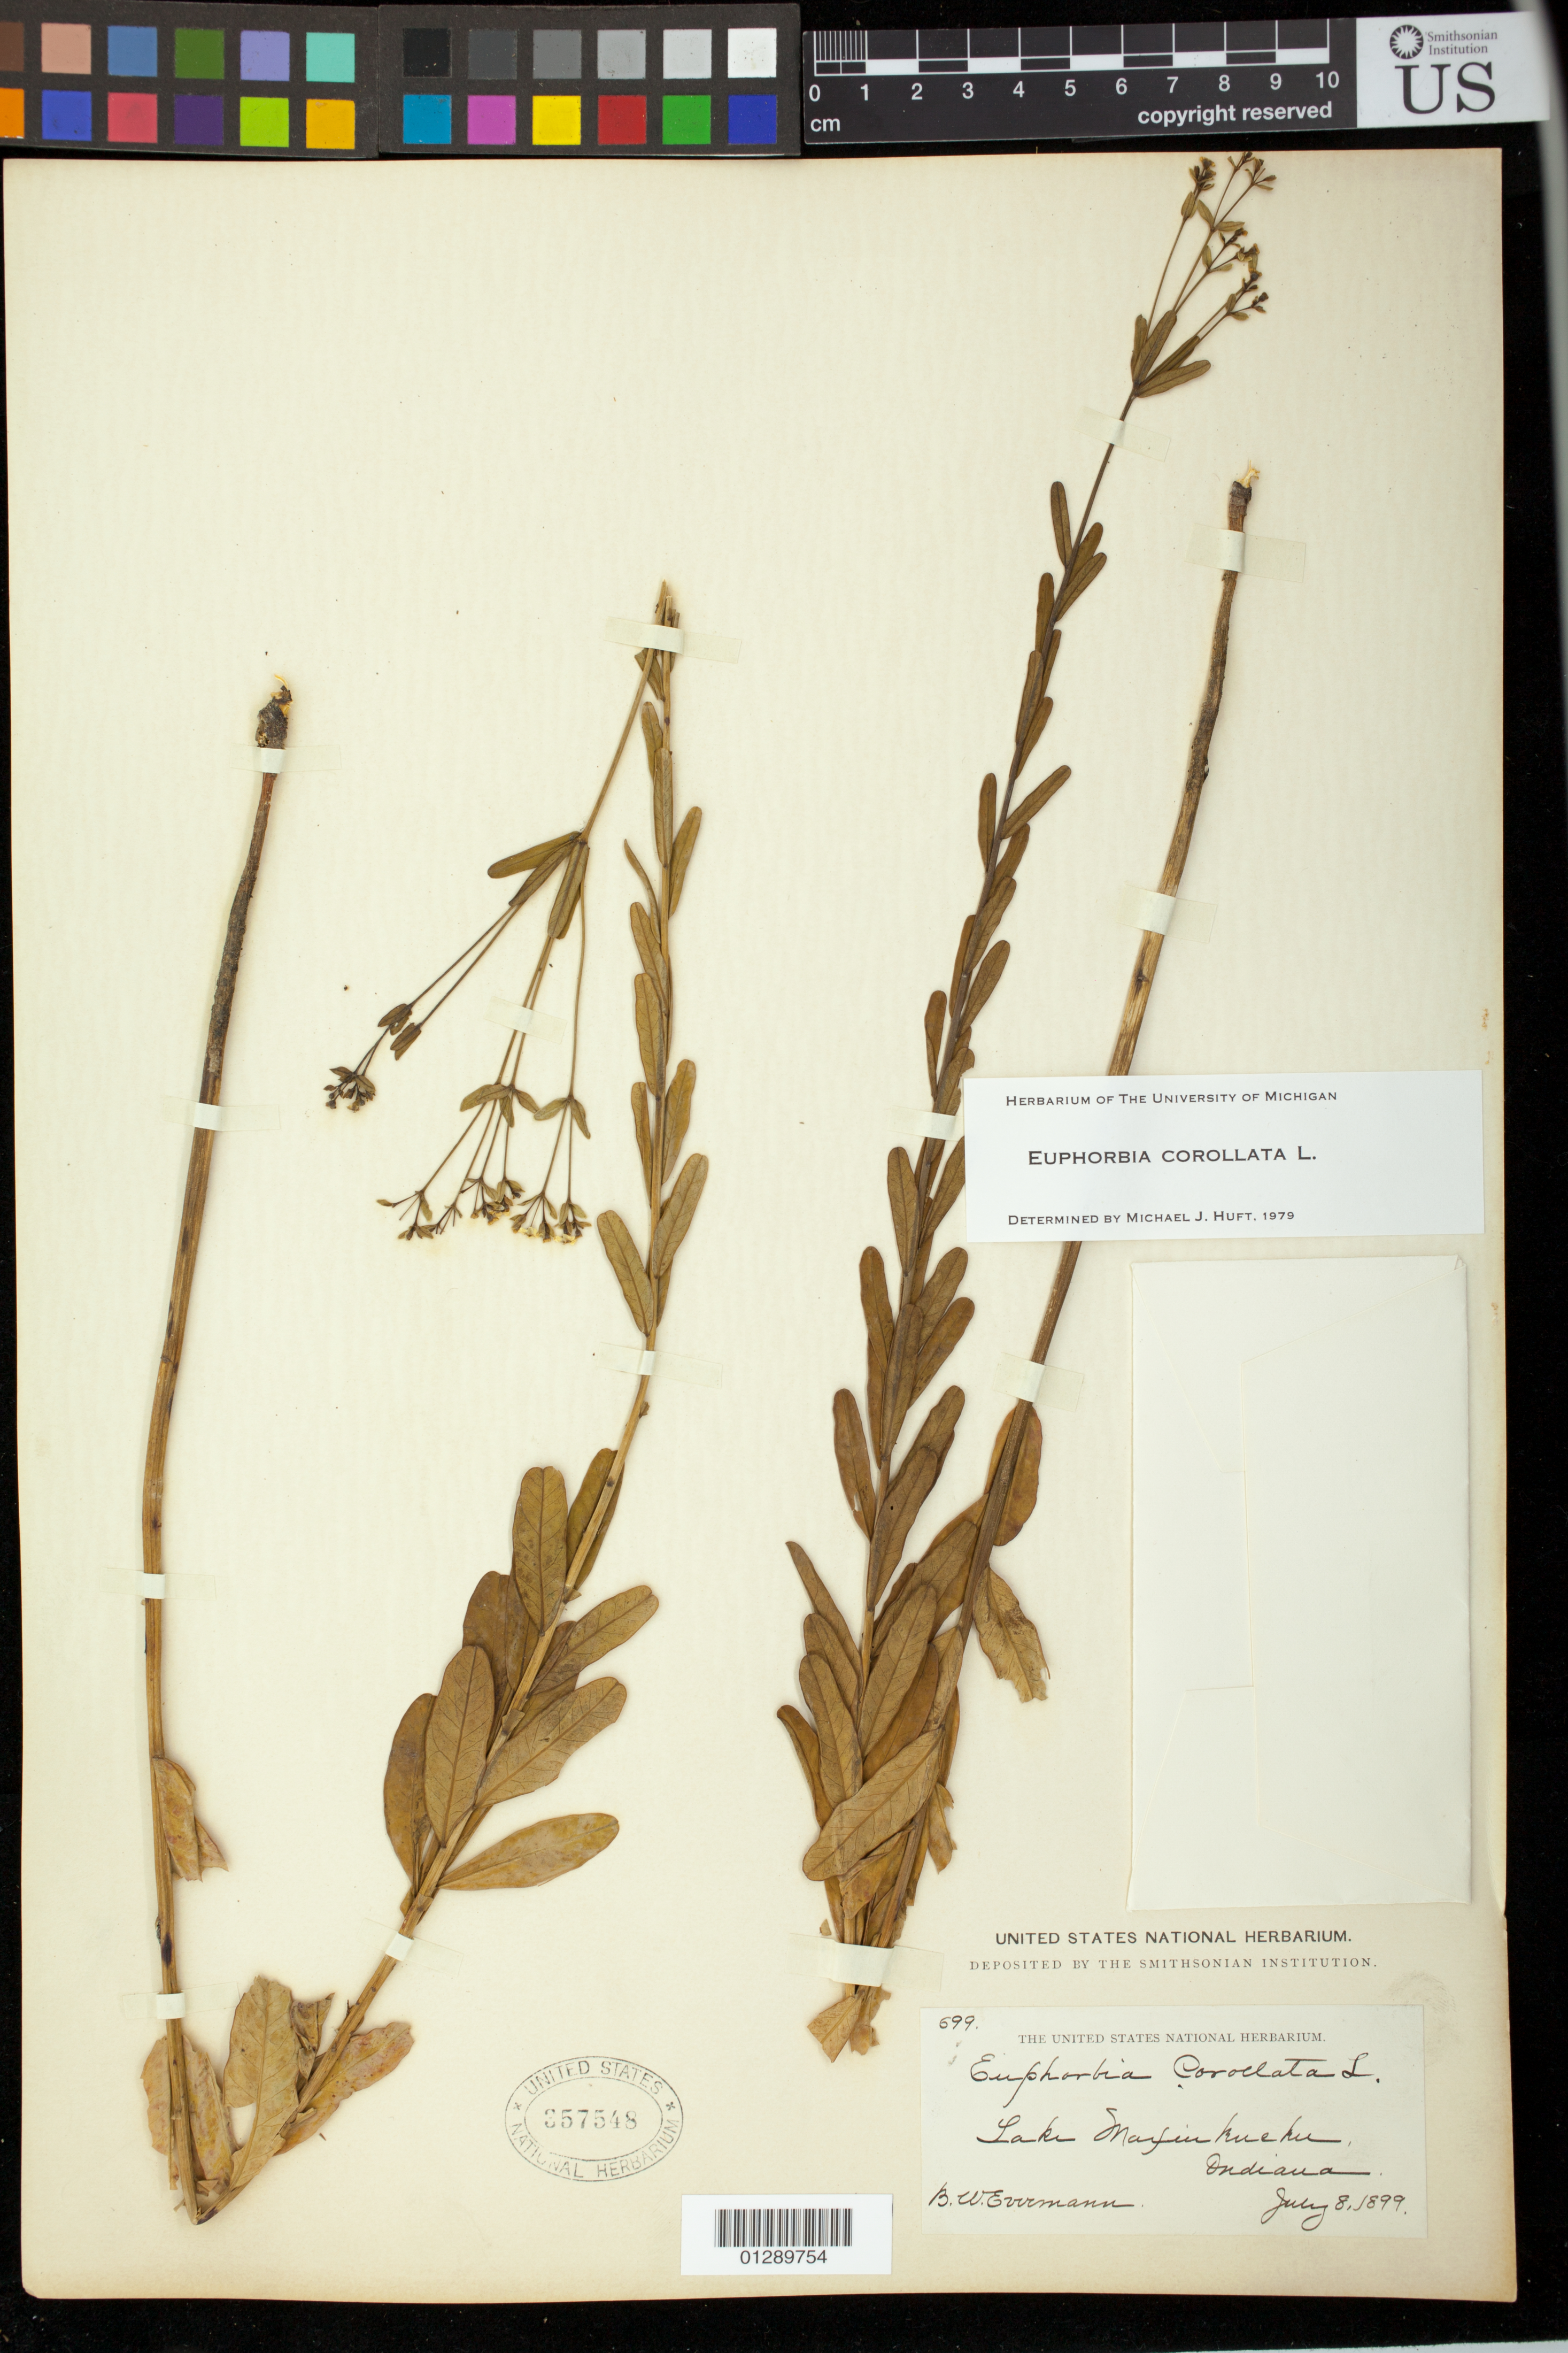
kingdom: Plantae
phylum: Tracheophyta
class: Magnoliopsida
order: Malpighiales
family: Euphorbiaceae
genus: Euphorbia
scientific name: Euphorbia corollata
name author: L.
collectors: B. W. Evermann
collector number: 699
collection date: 1899-07-08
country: United States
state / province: Indiana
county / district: Marshall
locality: Lake Maxinkuckee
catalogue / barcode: US 357548